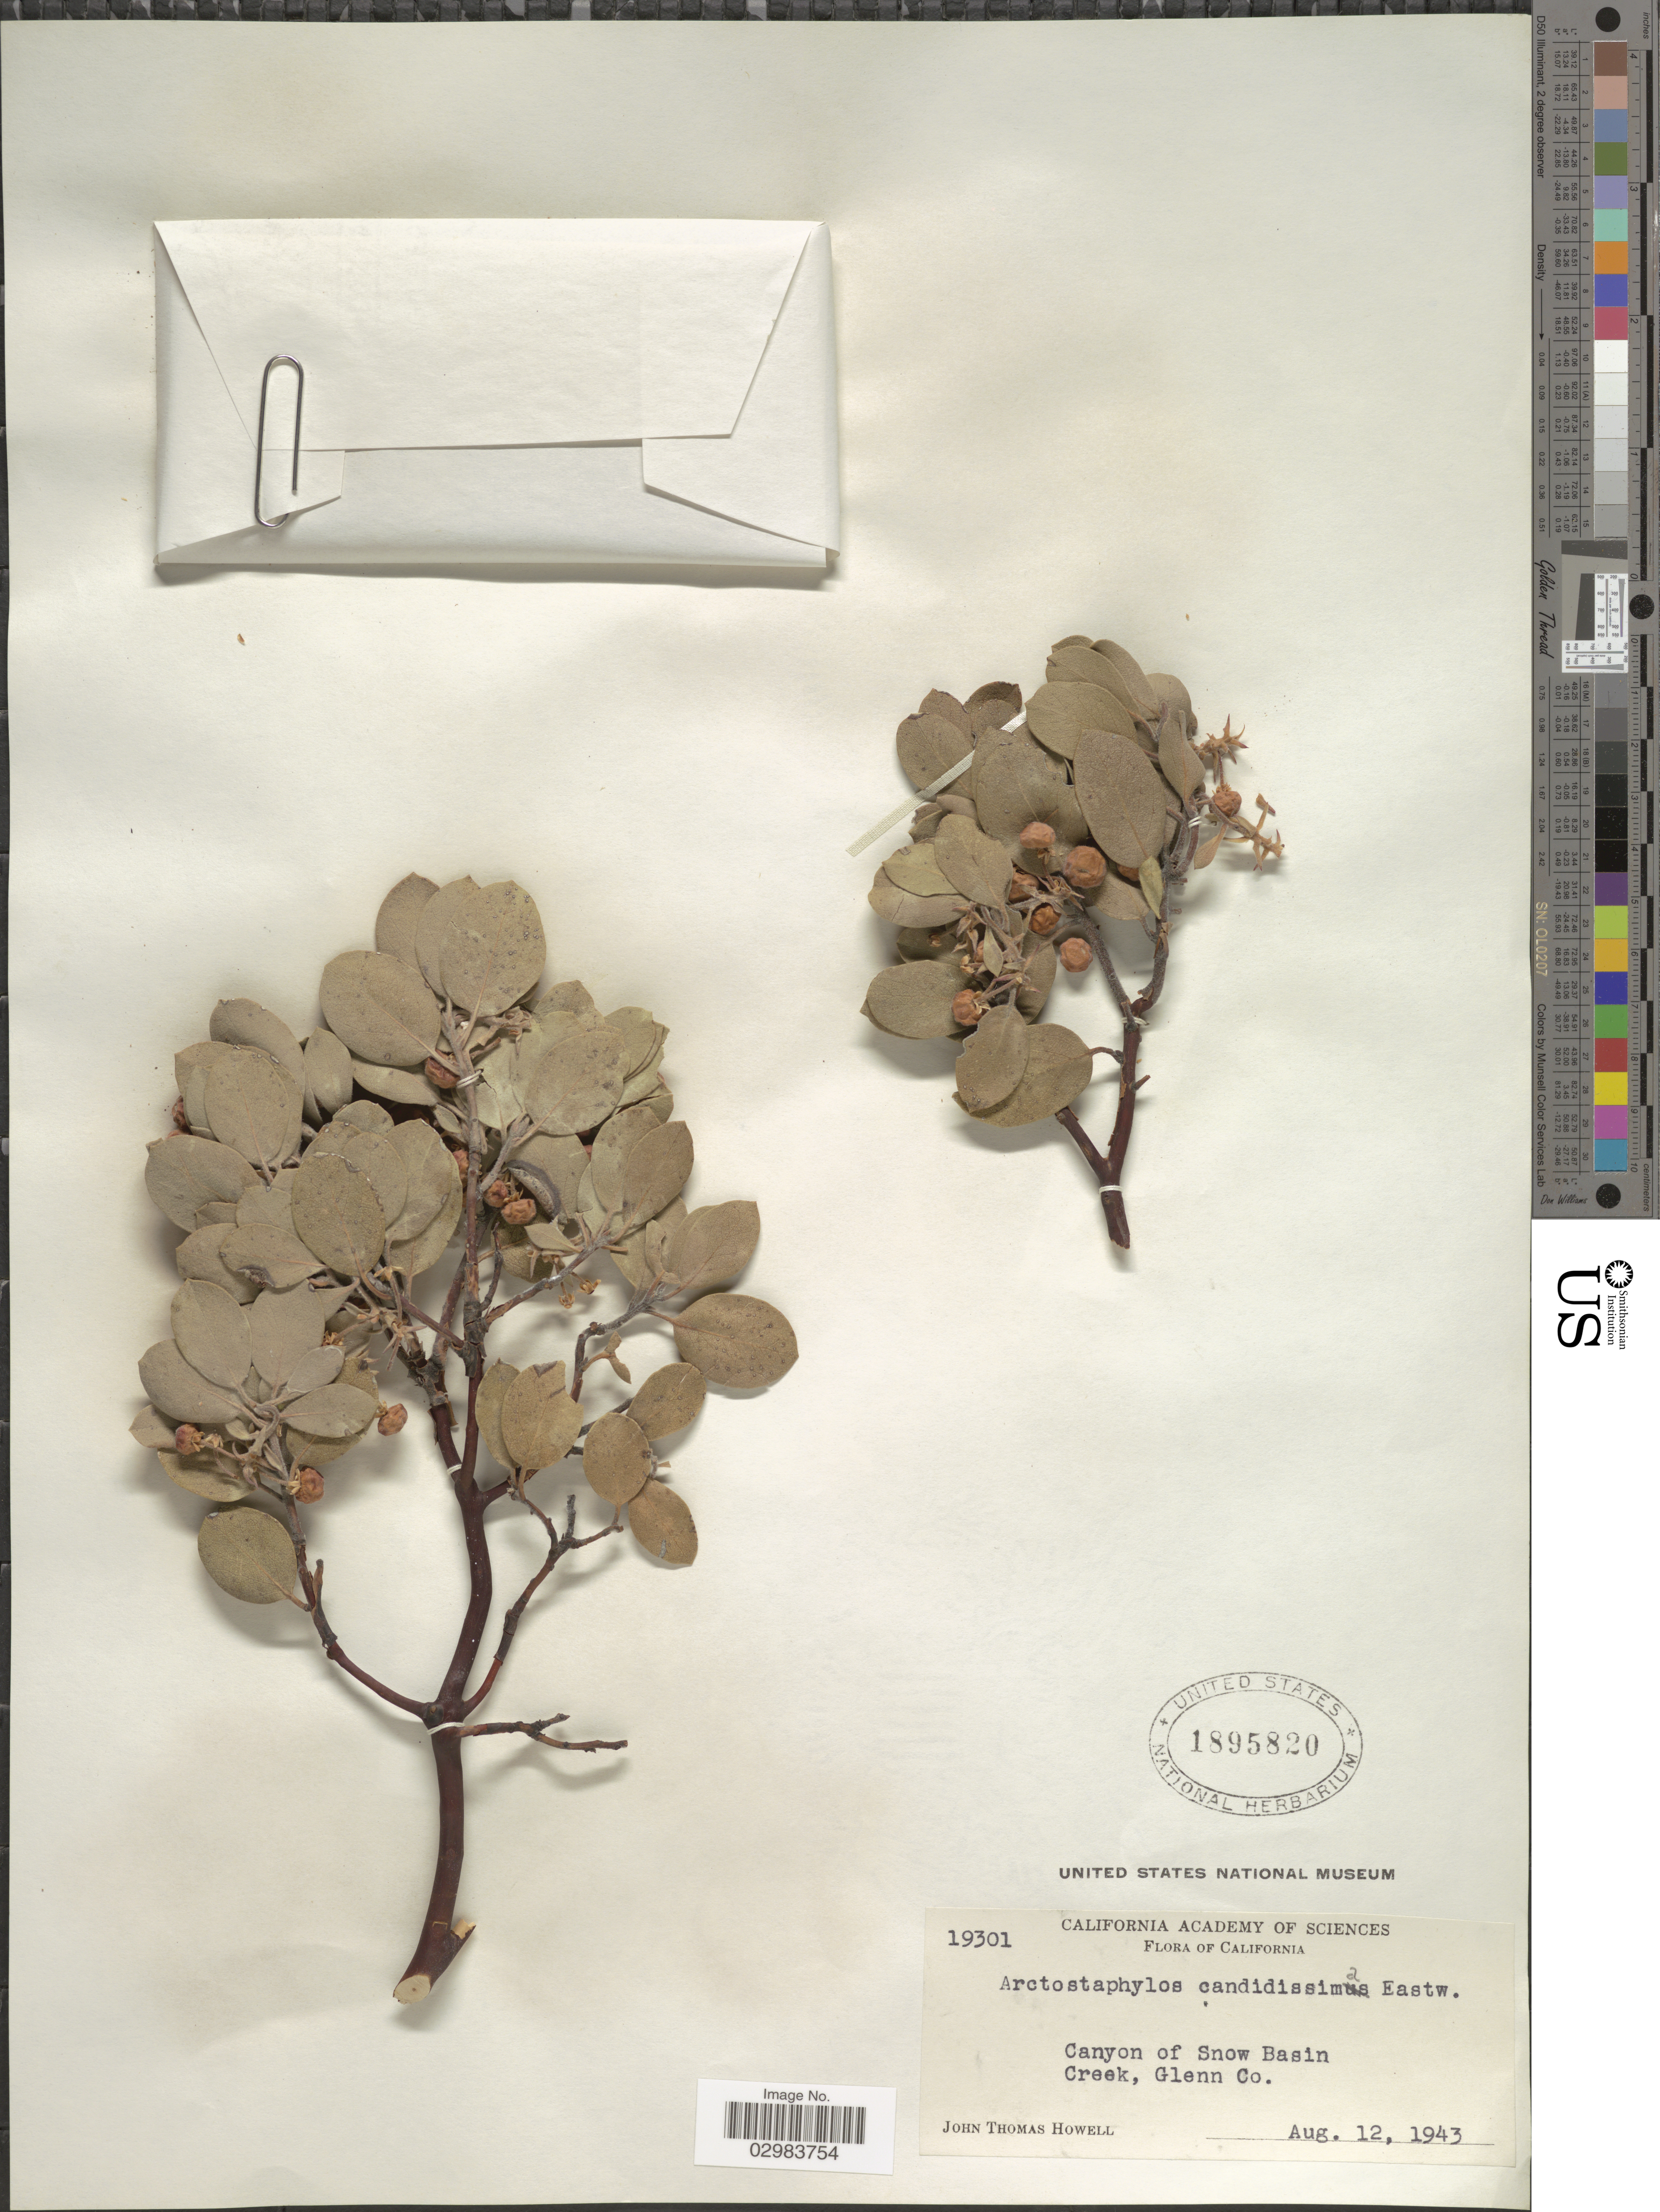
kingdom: Plantae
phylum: Tracheophyta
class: Magnoliopsida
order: Ericales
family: Ericaceae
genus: Arctostaphylos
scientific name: Arctostaphylos candidissima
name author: Eastw.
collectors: J. T. Howell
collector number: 19301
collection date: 1943-08-12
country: United States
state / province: California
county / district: Glenn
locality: Canyon of Snow Basin Creek, Glenn Co.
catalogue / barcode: US 1895820